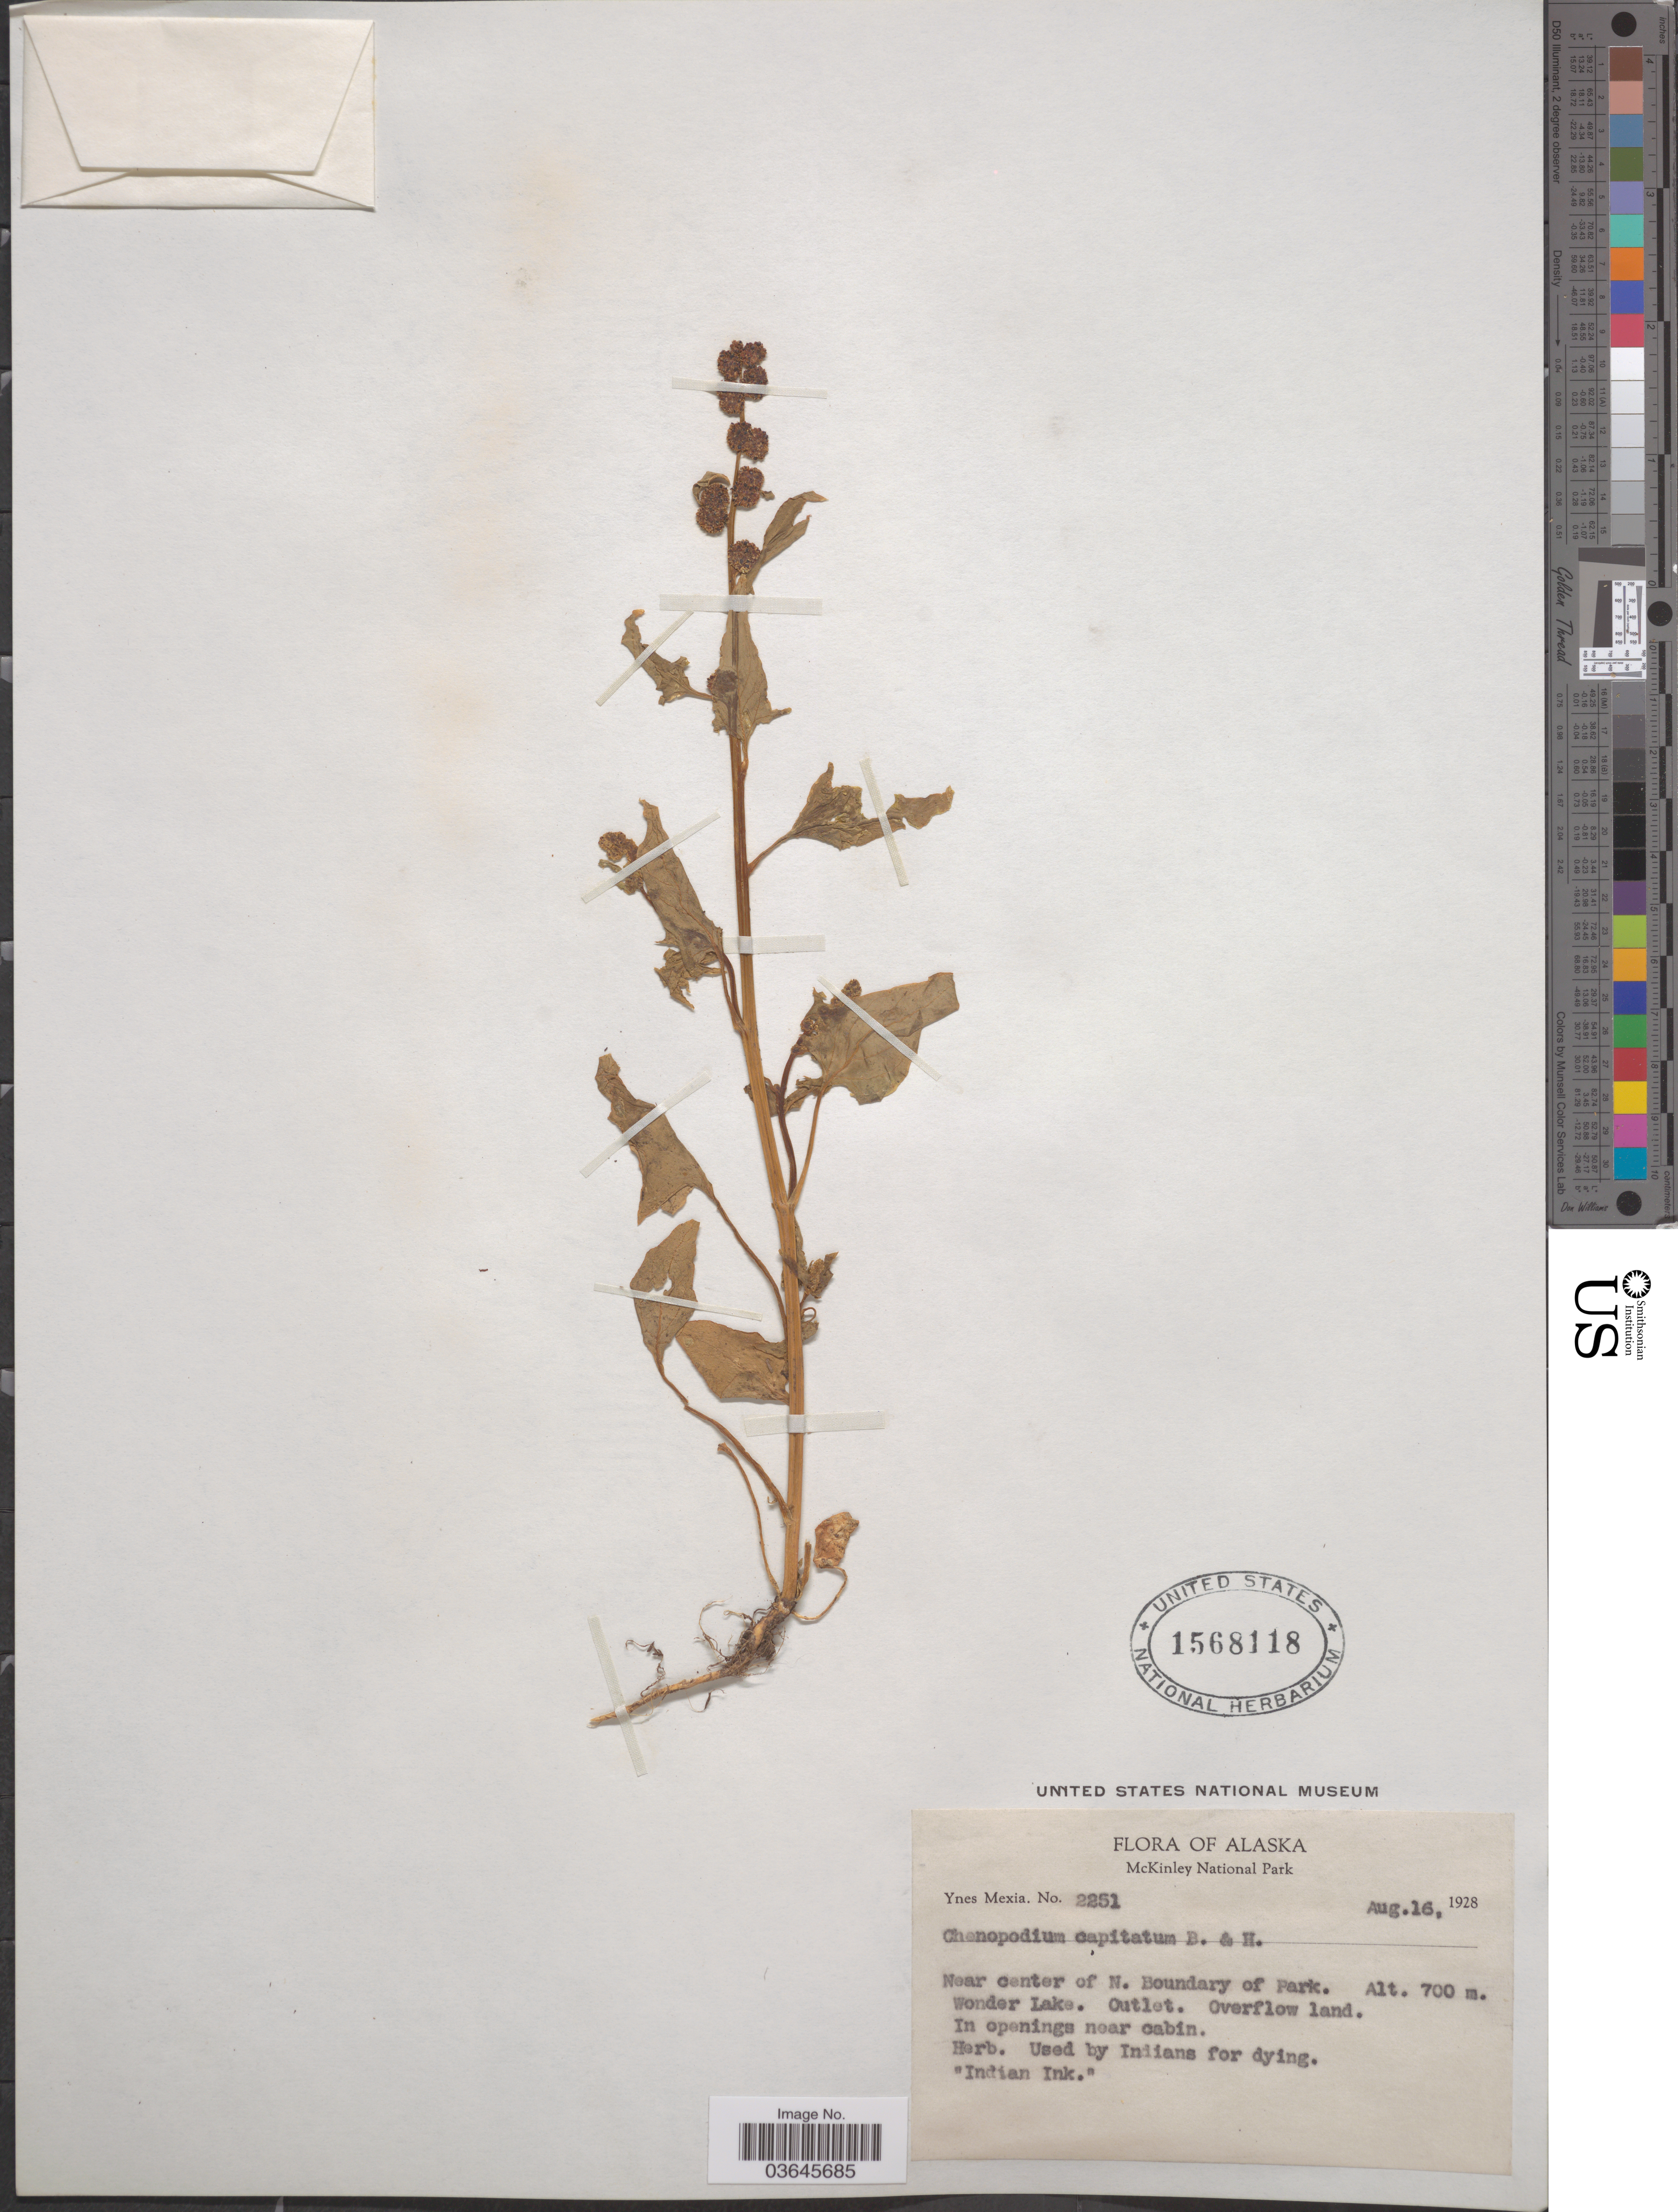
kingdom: Plantae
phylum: Tracheophyta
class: Magnoliopsida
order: Caryophyllales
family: Amaranthaceae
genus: Blitum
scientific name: Blitum capitatum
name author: L.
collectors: Y. Mexia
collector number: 2251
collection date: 1928-08-16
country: United States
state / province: Alaska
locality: McKinley National Park. Near center of N. Boundary of Park. Wonder Lake.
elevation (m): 700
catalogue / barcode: US 1568118